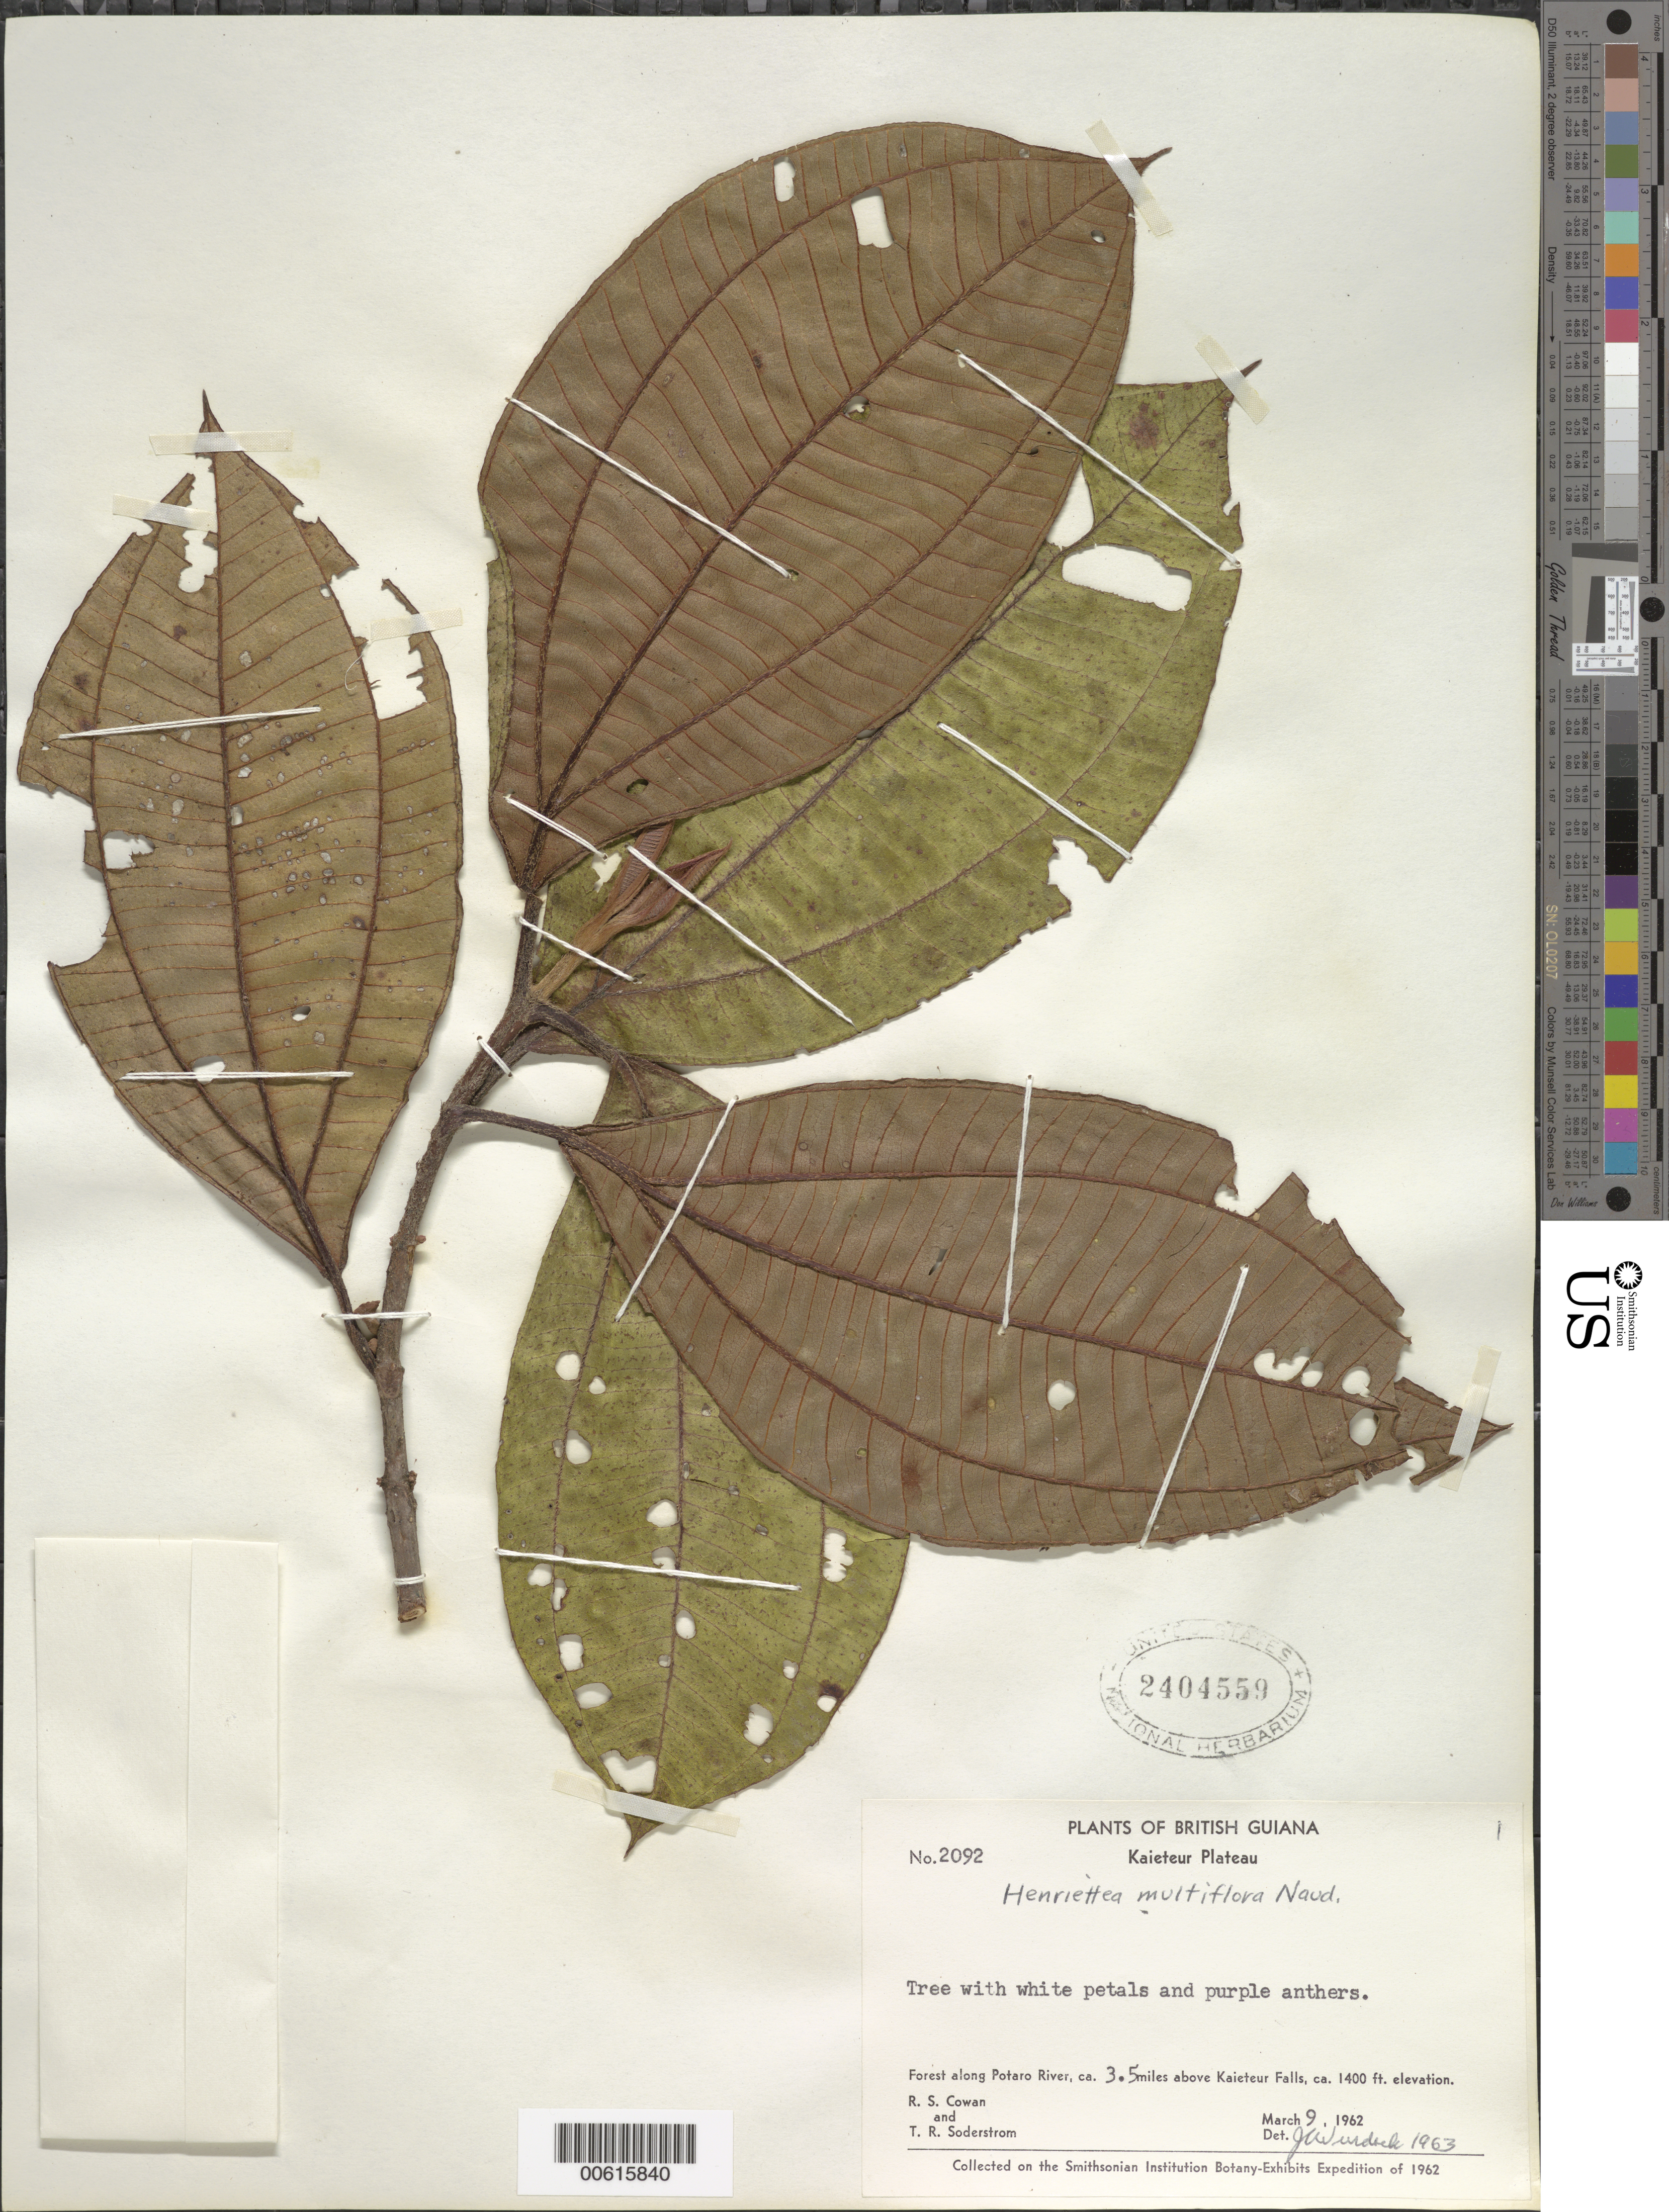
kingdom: Plantae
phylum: Tracheophyta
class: Magnoliopsida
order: Myrtales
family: Melastomataceae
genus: Henriettea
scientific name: Henriettea multiflora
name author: Naudin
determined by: Wurdack, John J., (US), US (UNITED STATES)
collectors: R. S. Cowan & T. R. Soderstrom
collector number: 2092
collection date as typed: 9-Mar-62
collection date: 1962-03-09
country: Guyana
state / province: Potaro-Siparuni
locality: Kaieteur plateau, Potaro R., ca 3.5 miles above Kaieteur Falls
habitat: Forest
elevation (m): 427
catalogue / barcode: US 2404559